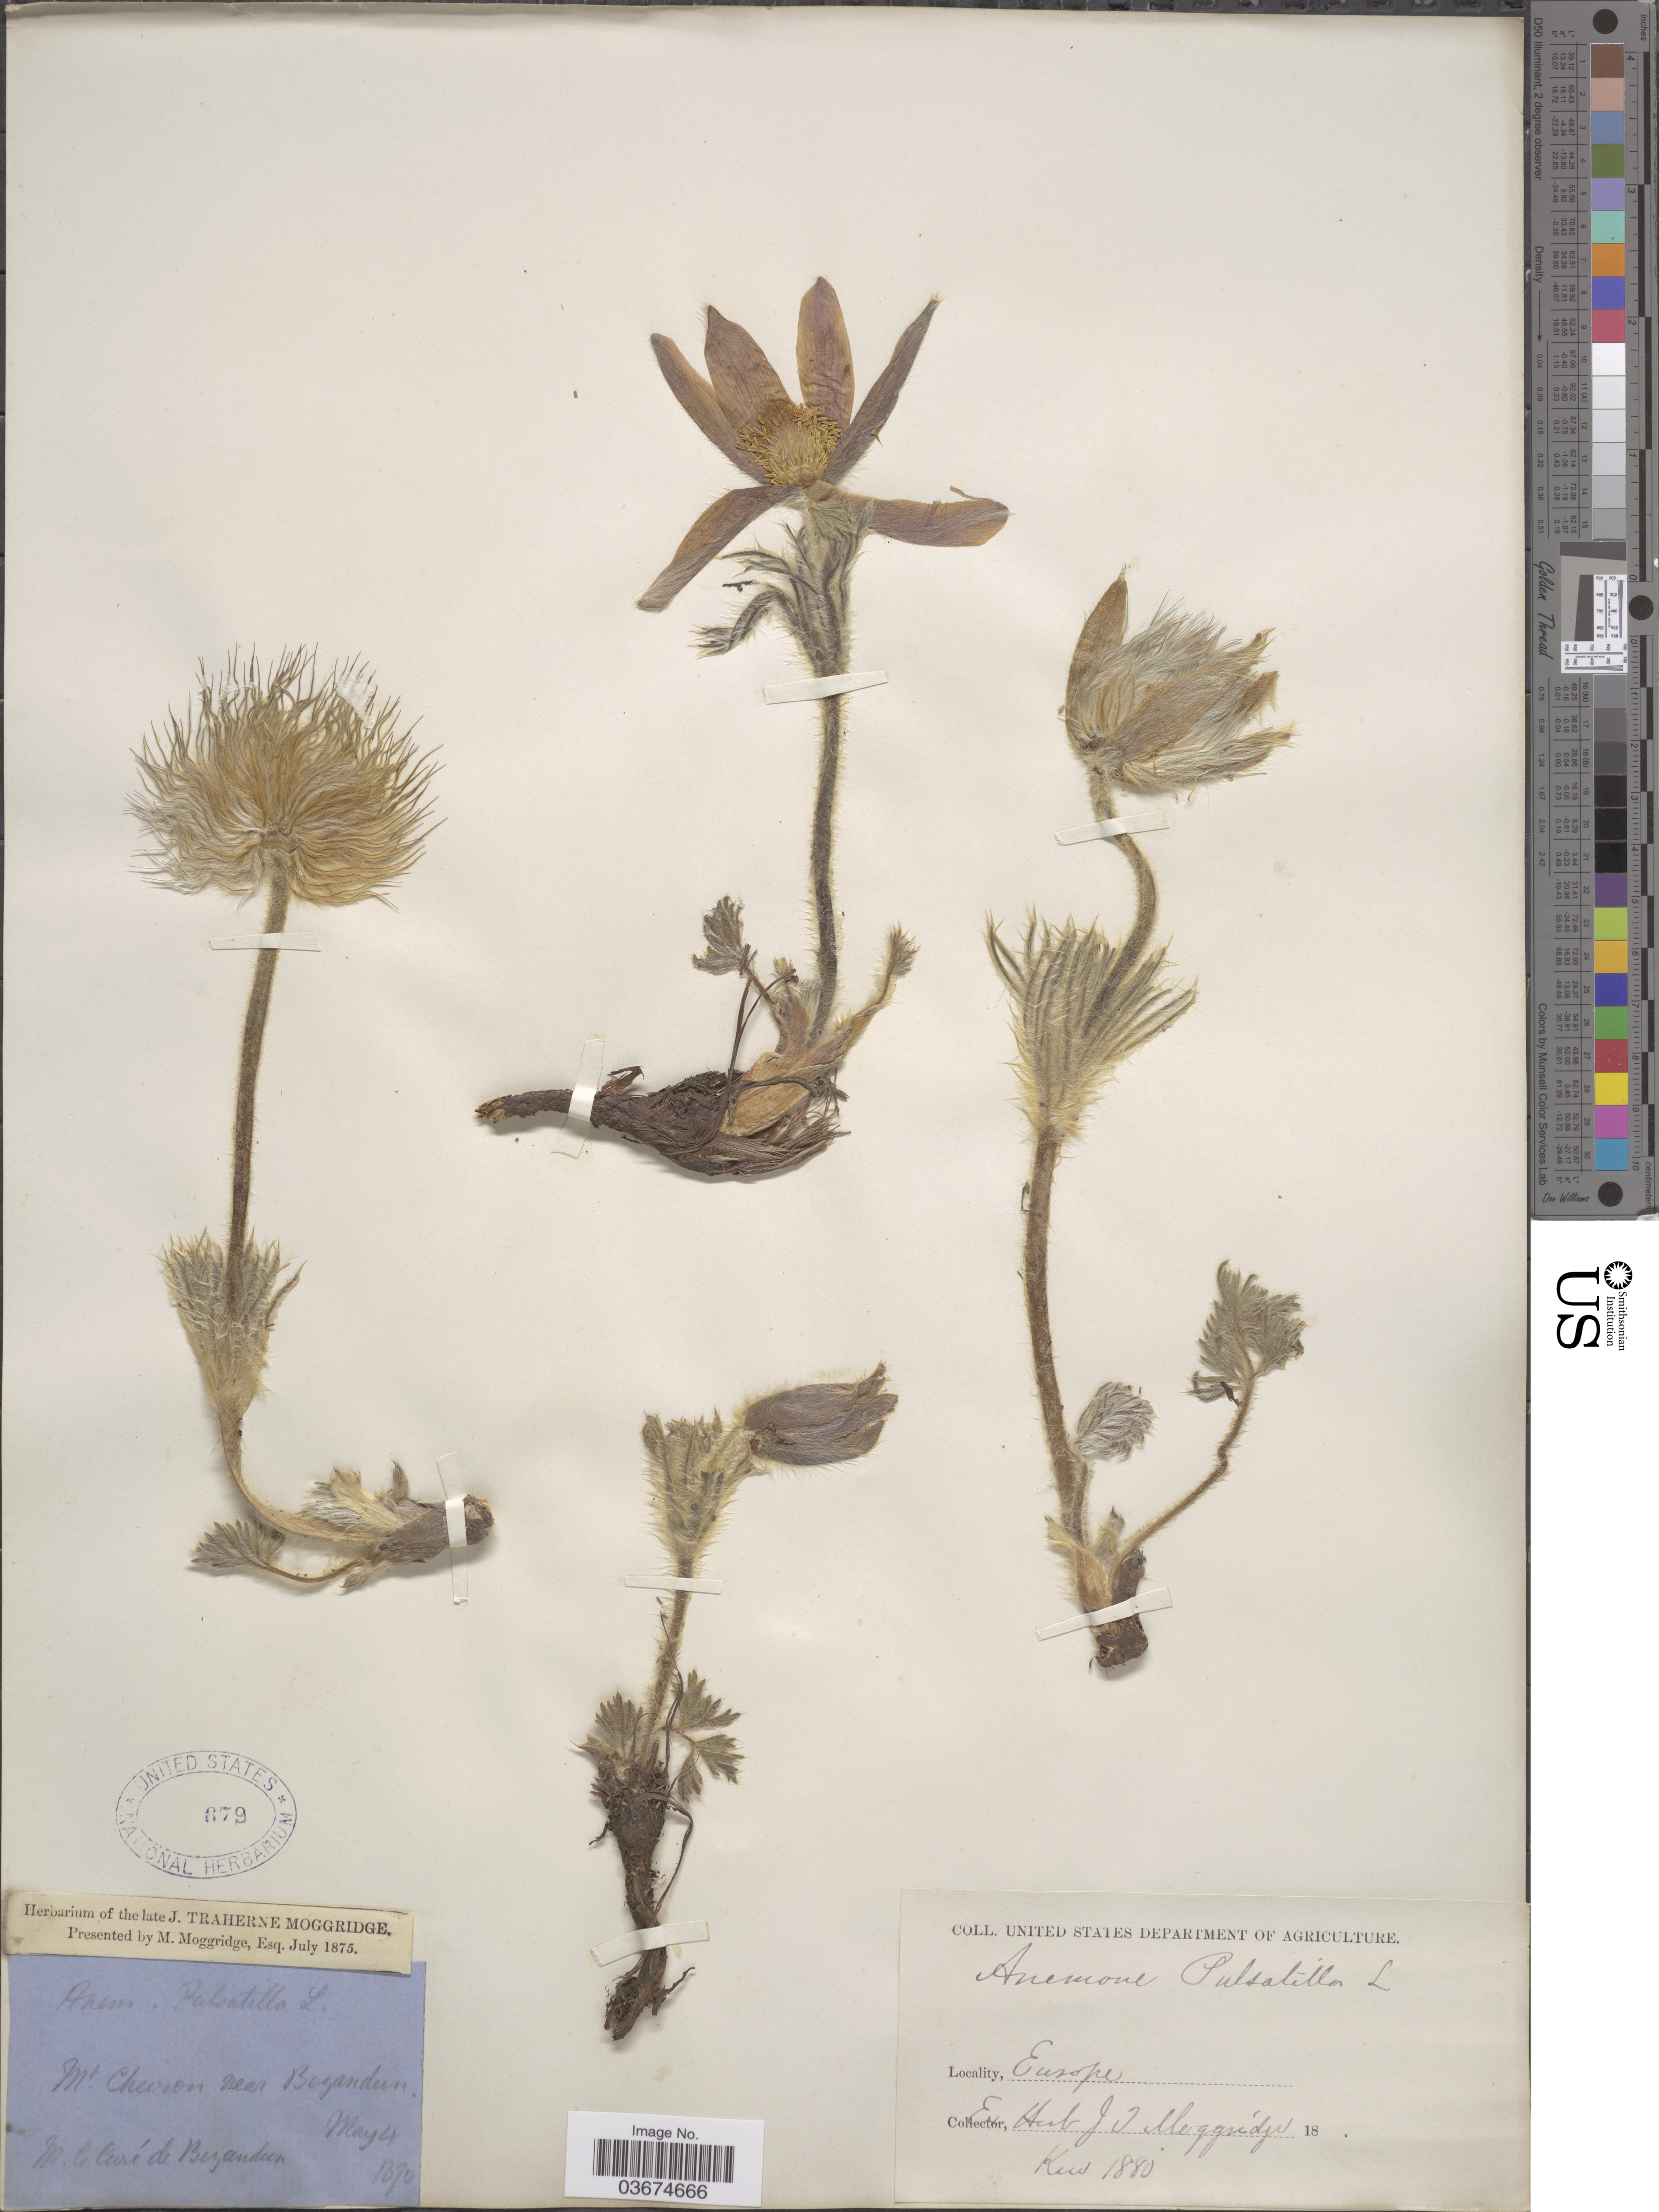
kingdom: Plantae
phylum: Tracheophyta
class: Magnoliopsida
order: Ranunculales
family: Ranunculaceae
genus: Pulsatilla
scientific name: Pulsatilla pulsatilla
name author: (L.) H. Karst.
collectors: M. Curé de Bezandeen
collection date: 1870-05-04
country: France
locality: Mt. Chevron near Bezandun. Europe.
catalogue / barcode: US 679